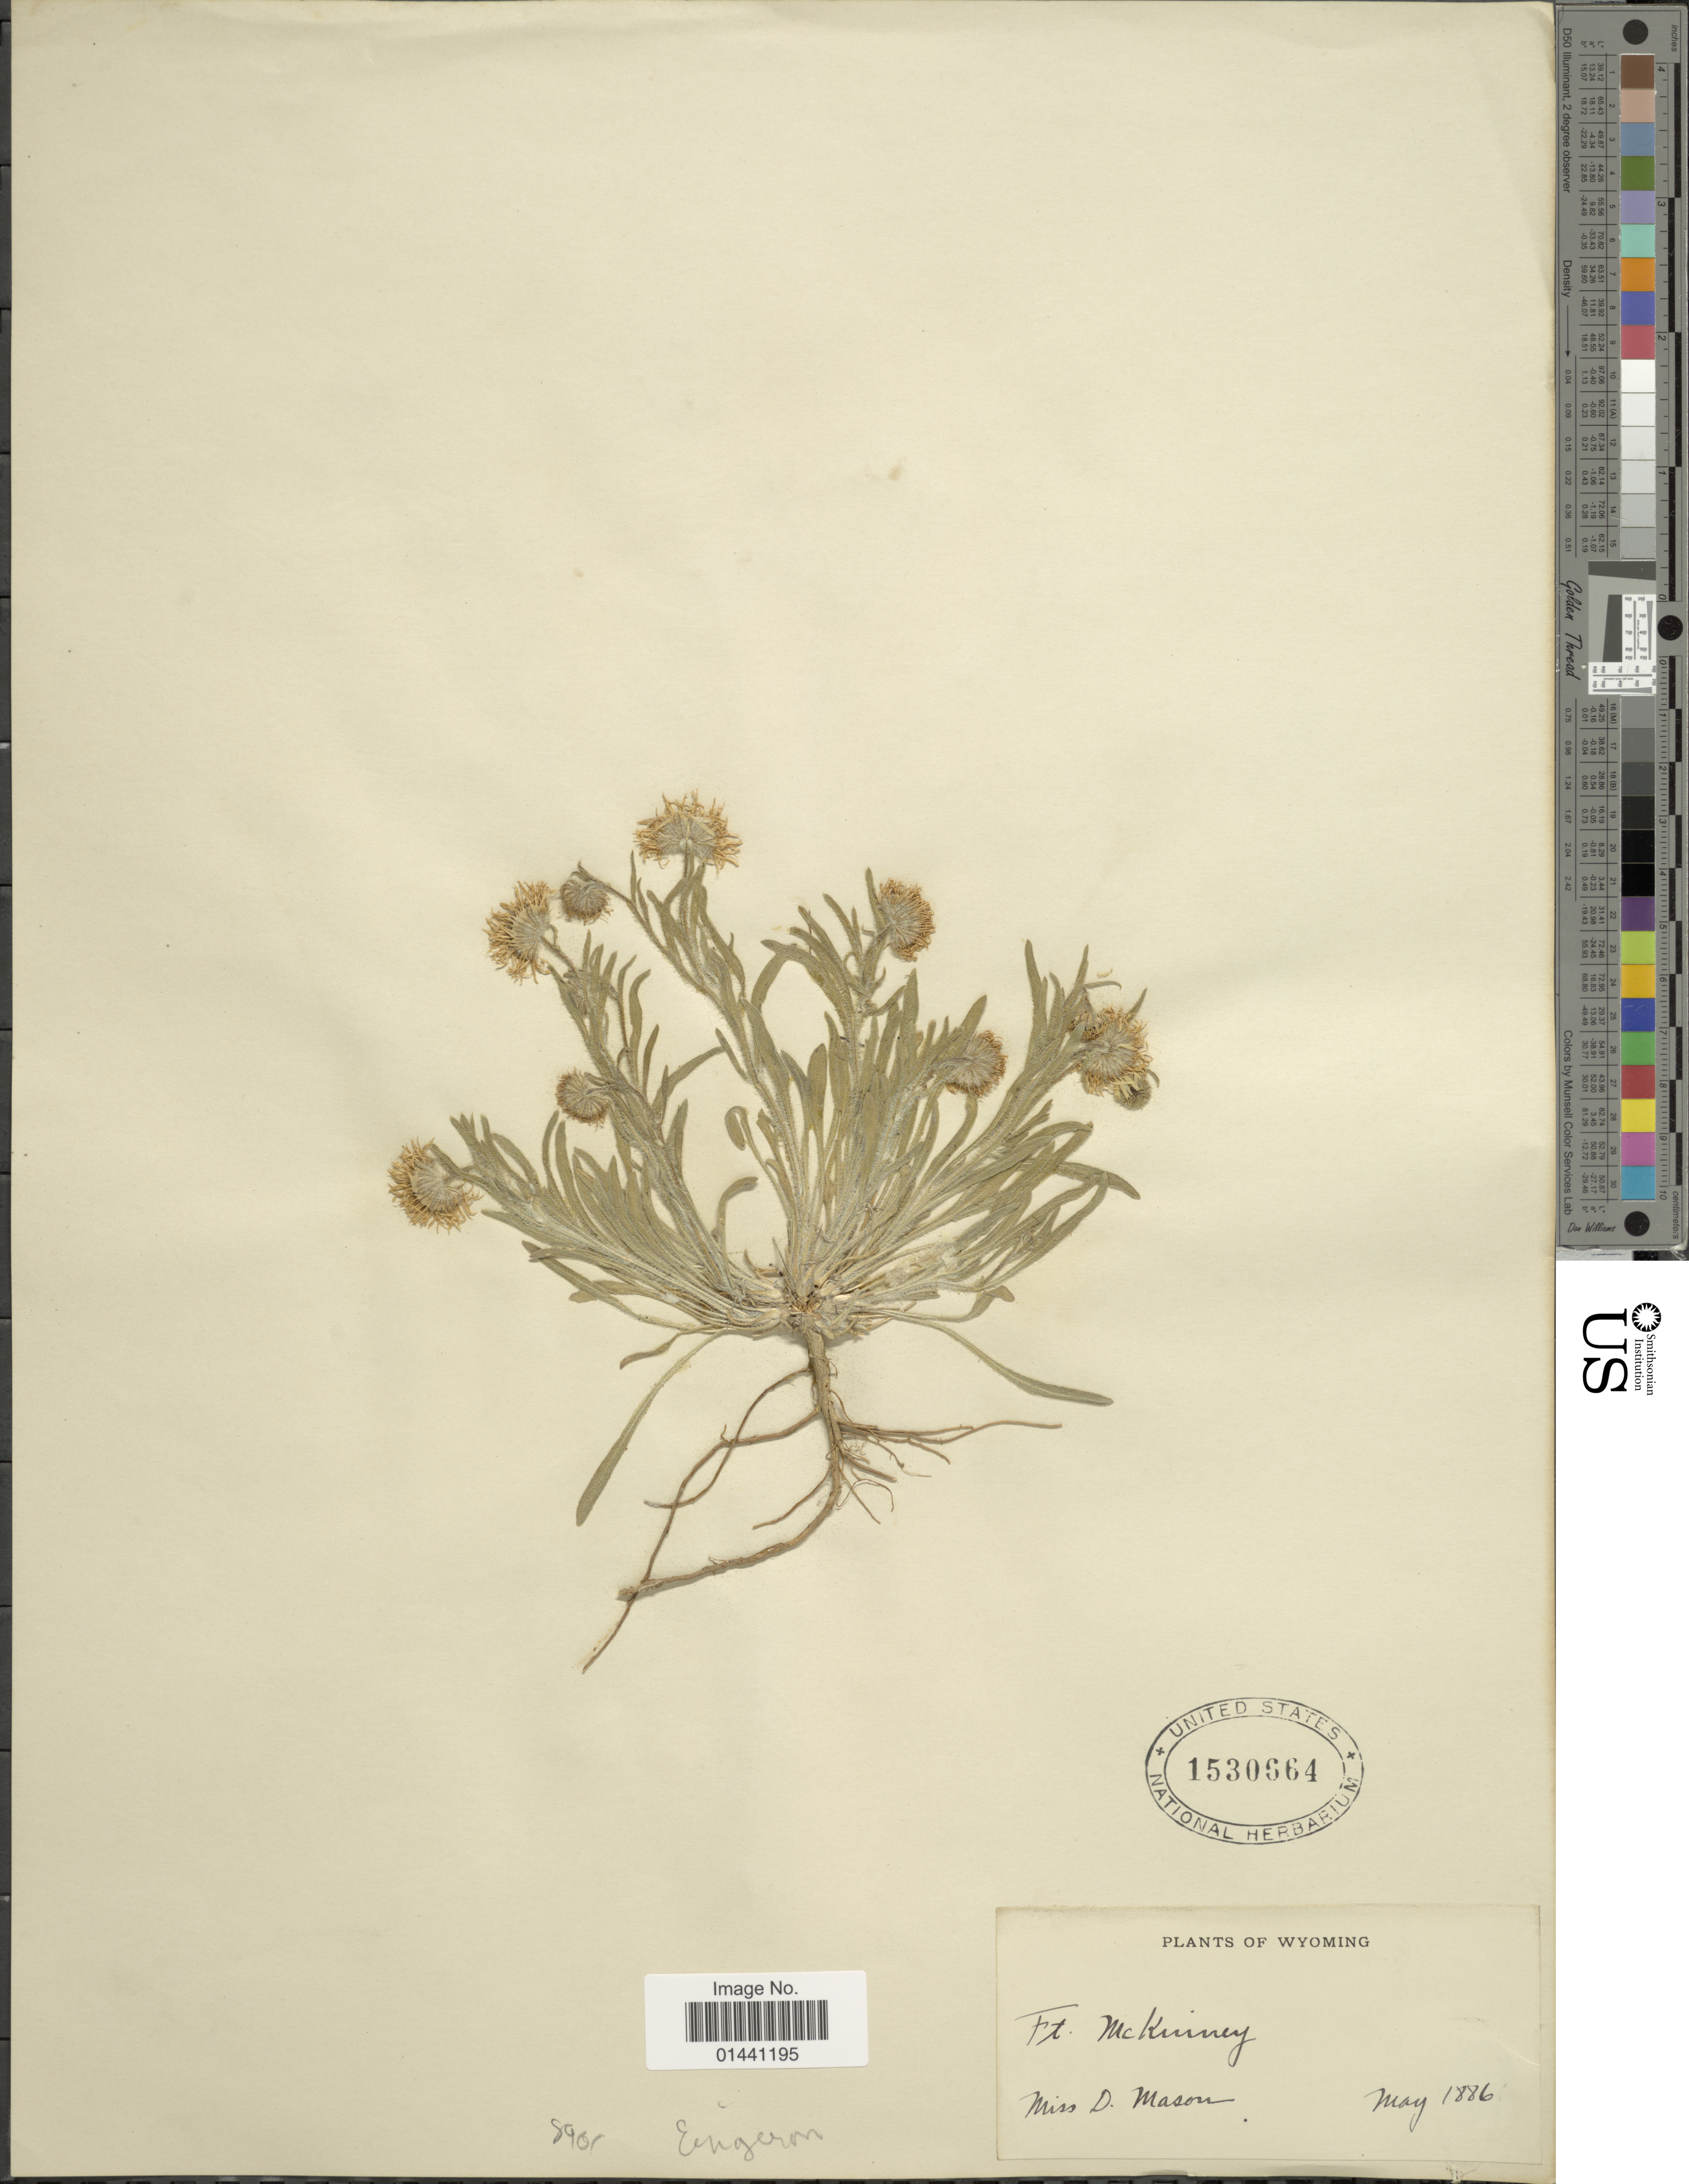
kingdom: Plantae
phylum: Tracheophyta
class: Magnoliopsida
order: Asterales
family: Asteraceae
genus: Erigeron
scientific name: Erigeron sp.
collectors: D. Mason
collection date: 1886-05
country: United States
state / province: Wyoming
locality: Ft. McKinney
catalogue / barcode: US 1530664